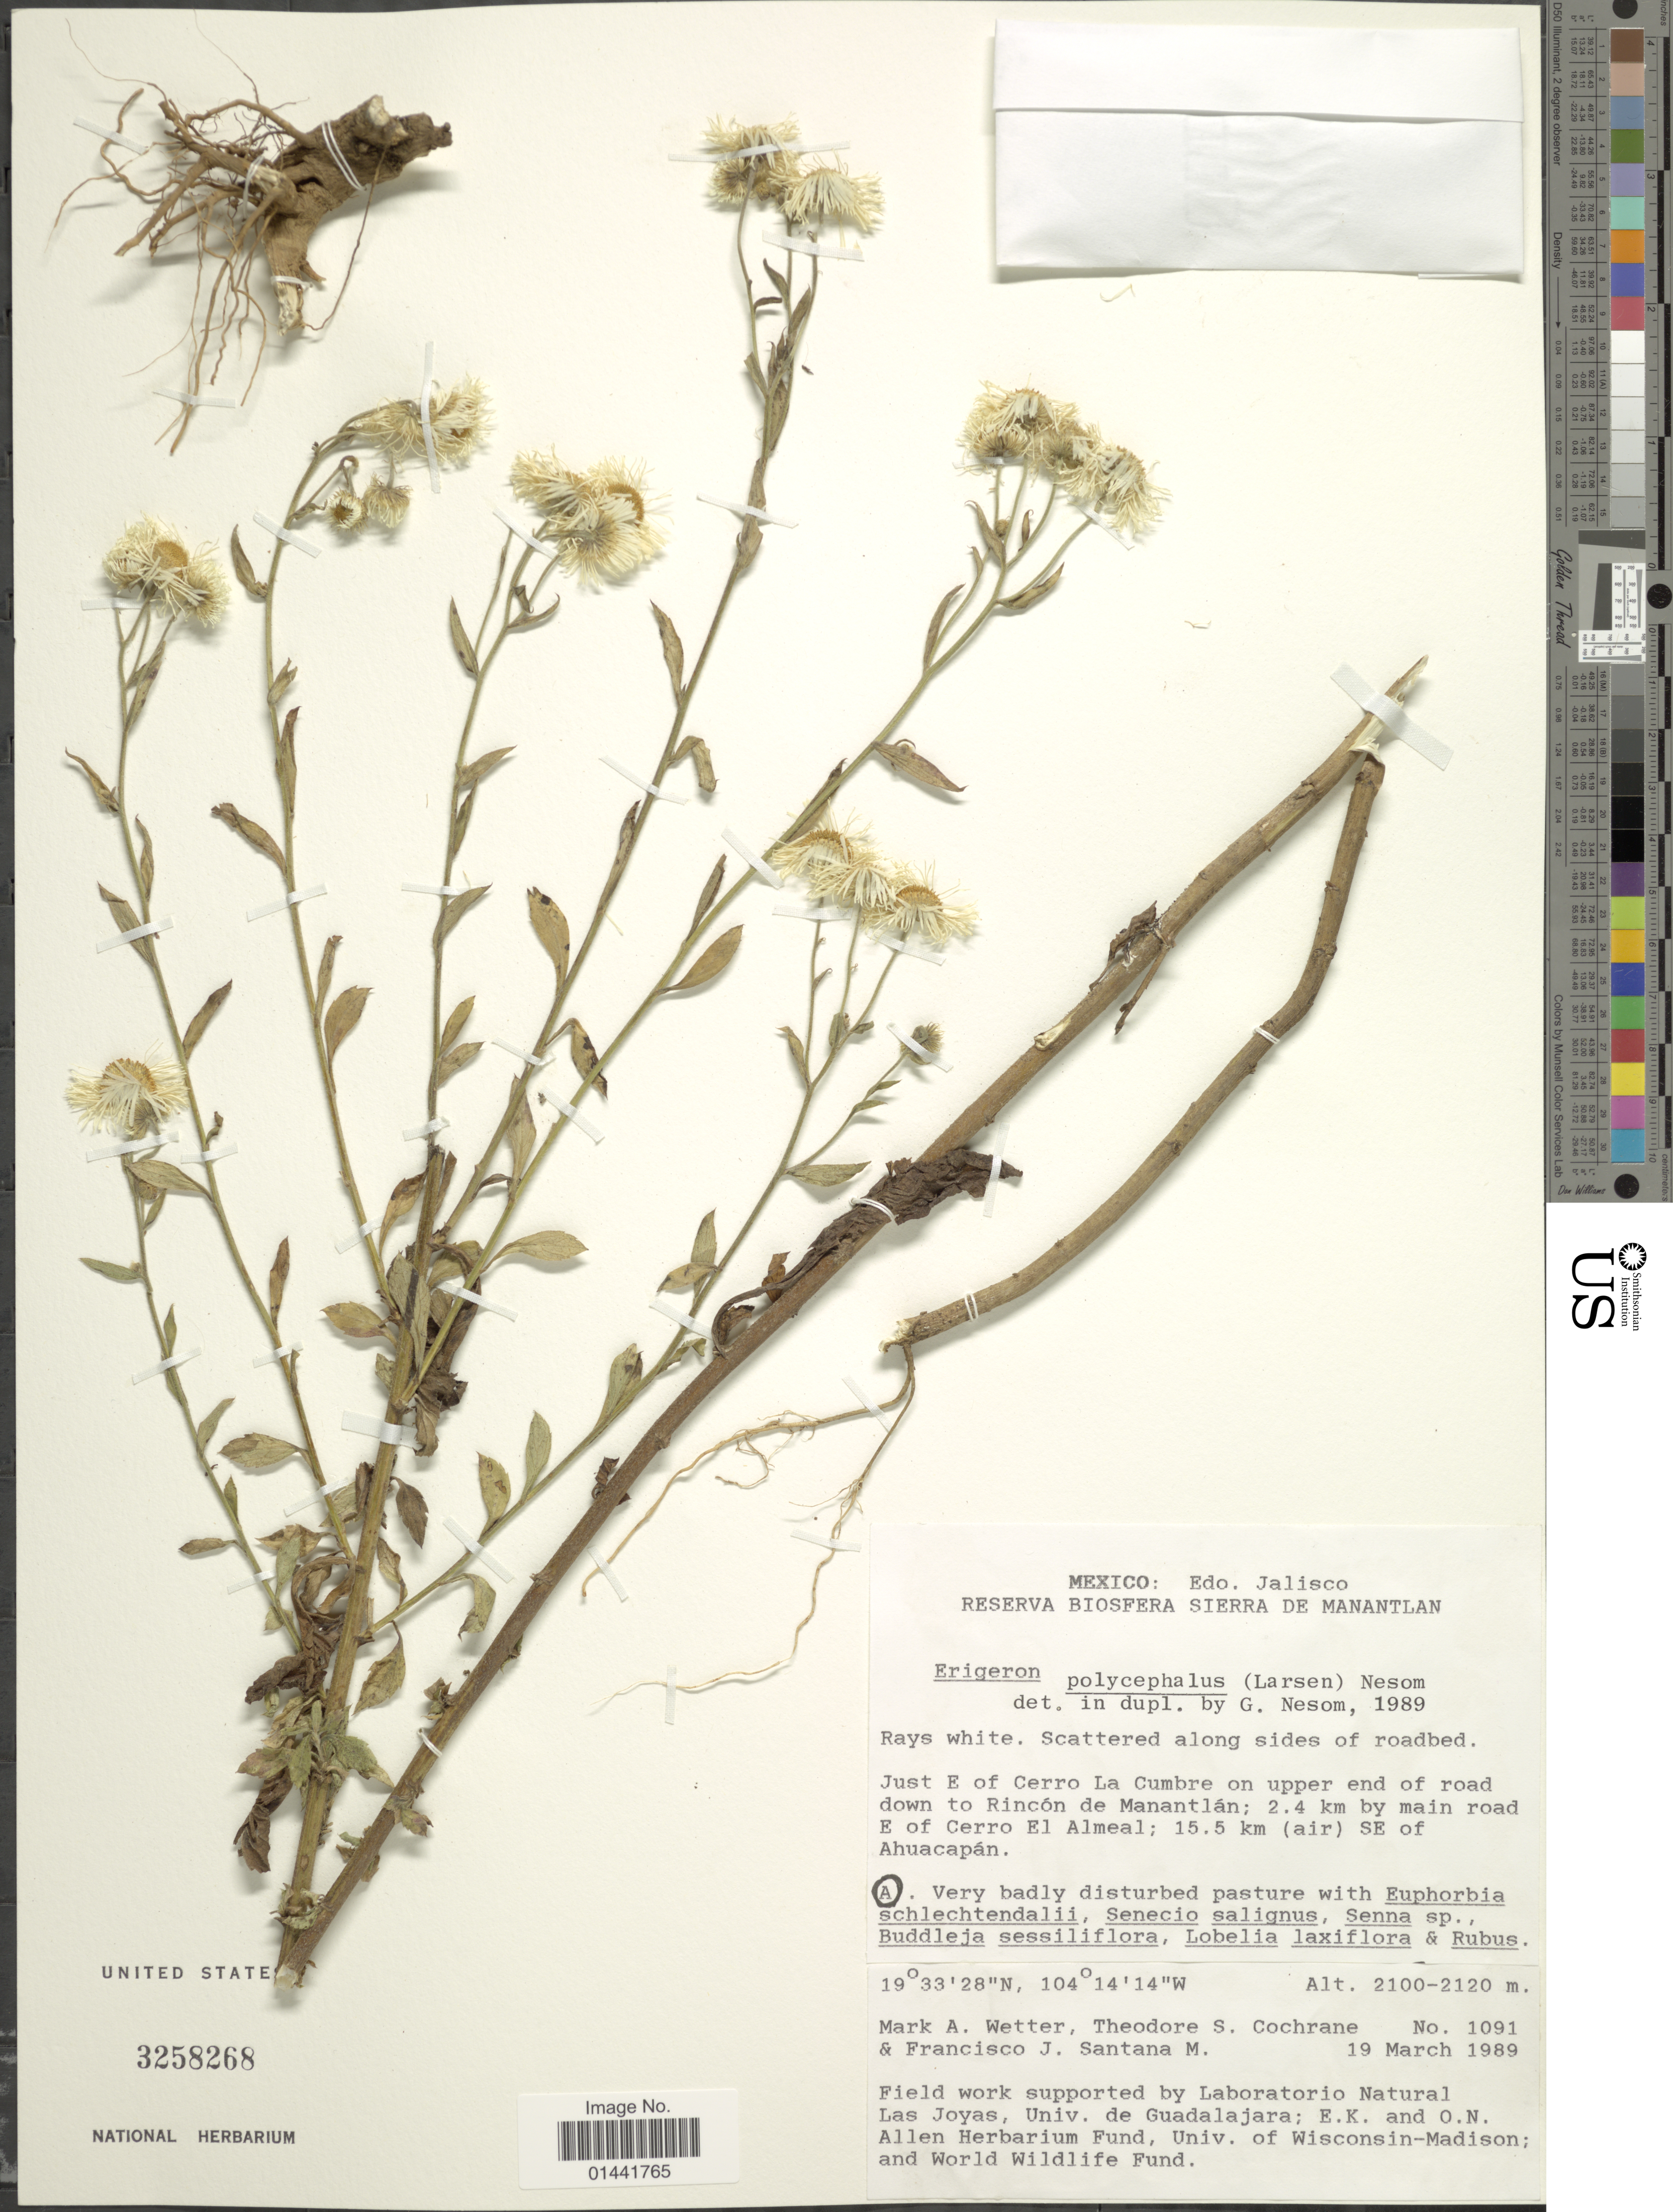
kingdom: Plantae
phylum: Tracheophyta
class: Magnoliopsida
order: Asterales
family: Asteraceae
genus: Erigeron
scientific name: Erigeron polycephalus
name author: (Larsen) G.L. Nesom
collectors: M. Wetter, T. S. Cochrane & F. J. Santana M.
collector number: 1091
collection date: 1989-03-19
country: Mexico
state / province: Jalisco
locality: Reserva Biosfera Sierra de Manantlan, scattered along sides of roadbed, just E of Cerro La Cumbre on upper end of road down to Rincón de Manantlán; 2.4 km by main road E of Cerro El Almeal; 15.5 km (air) SE of Ahuacapán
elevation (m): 2100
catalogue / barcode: US 3258268